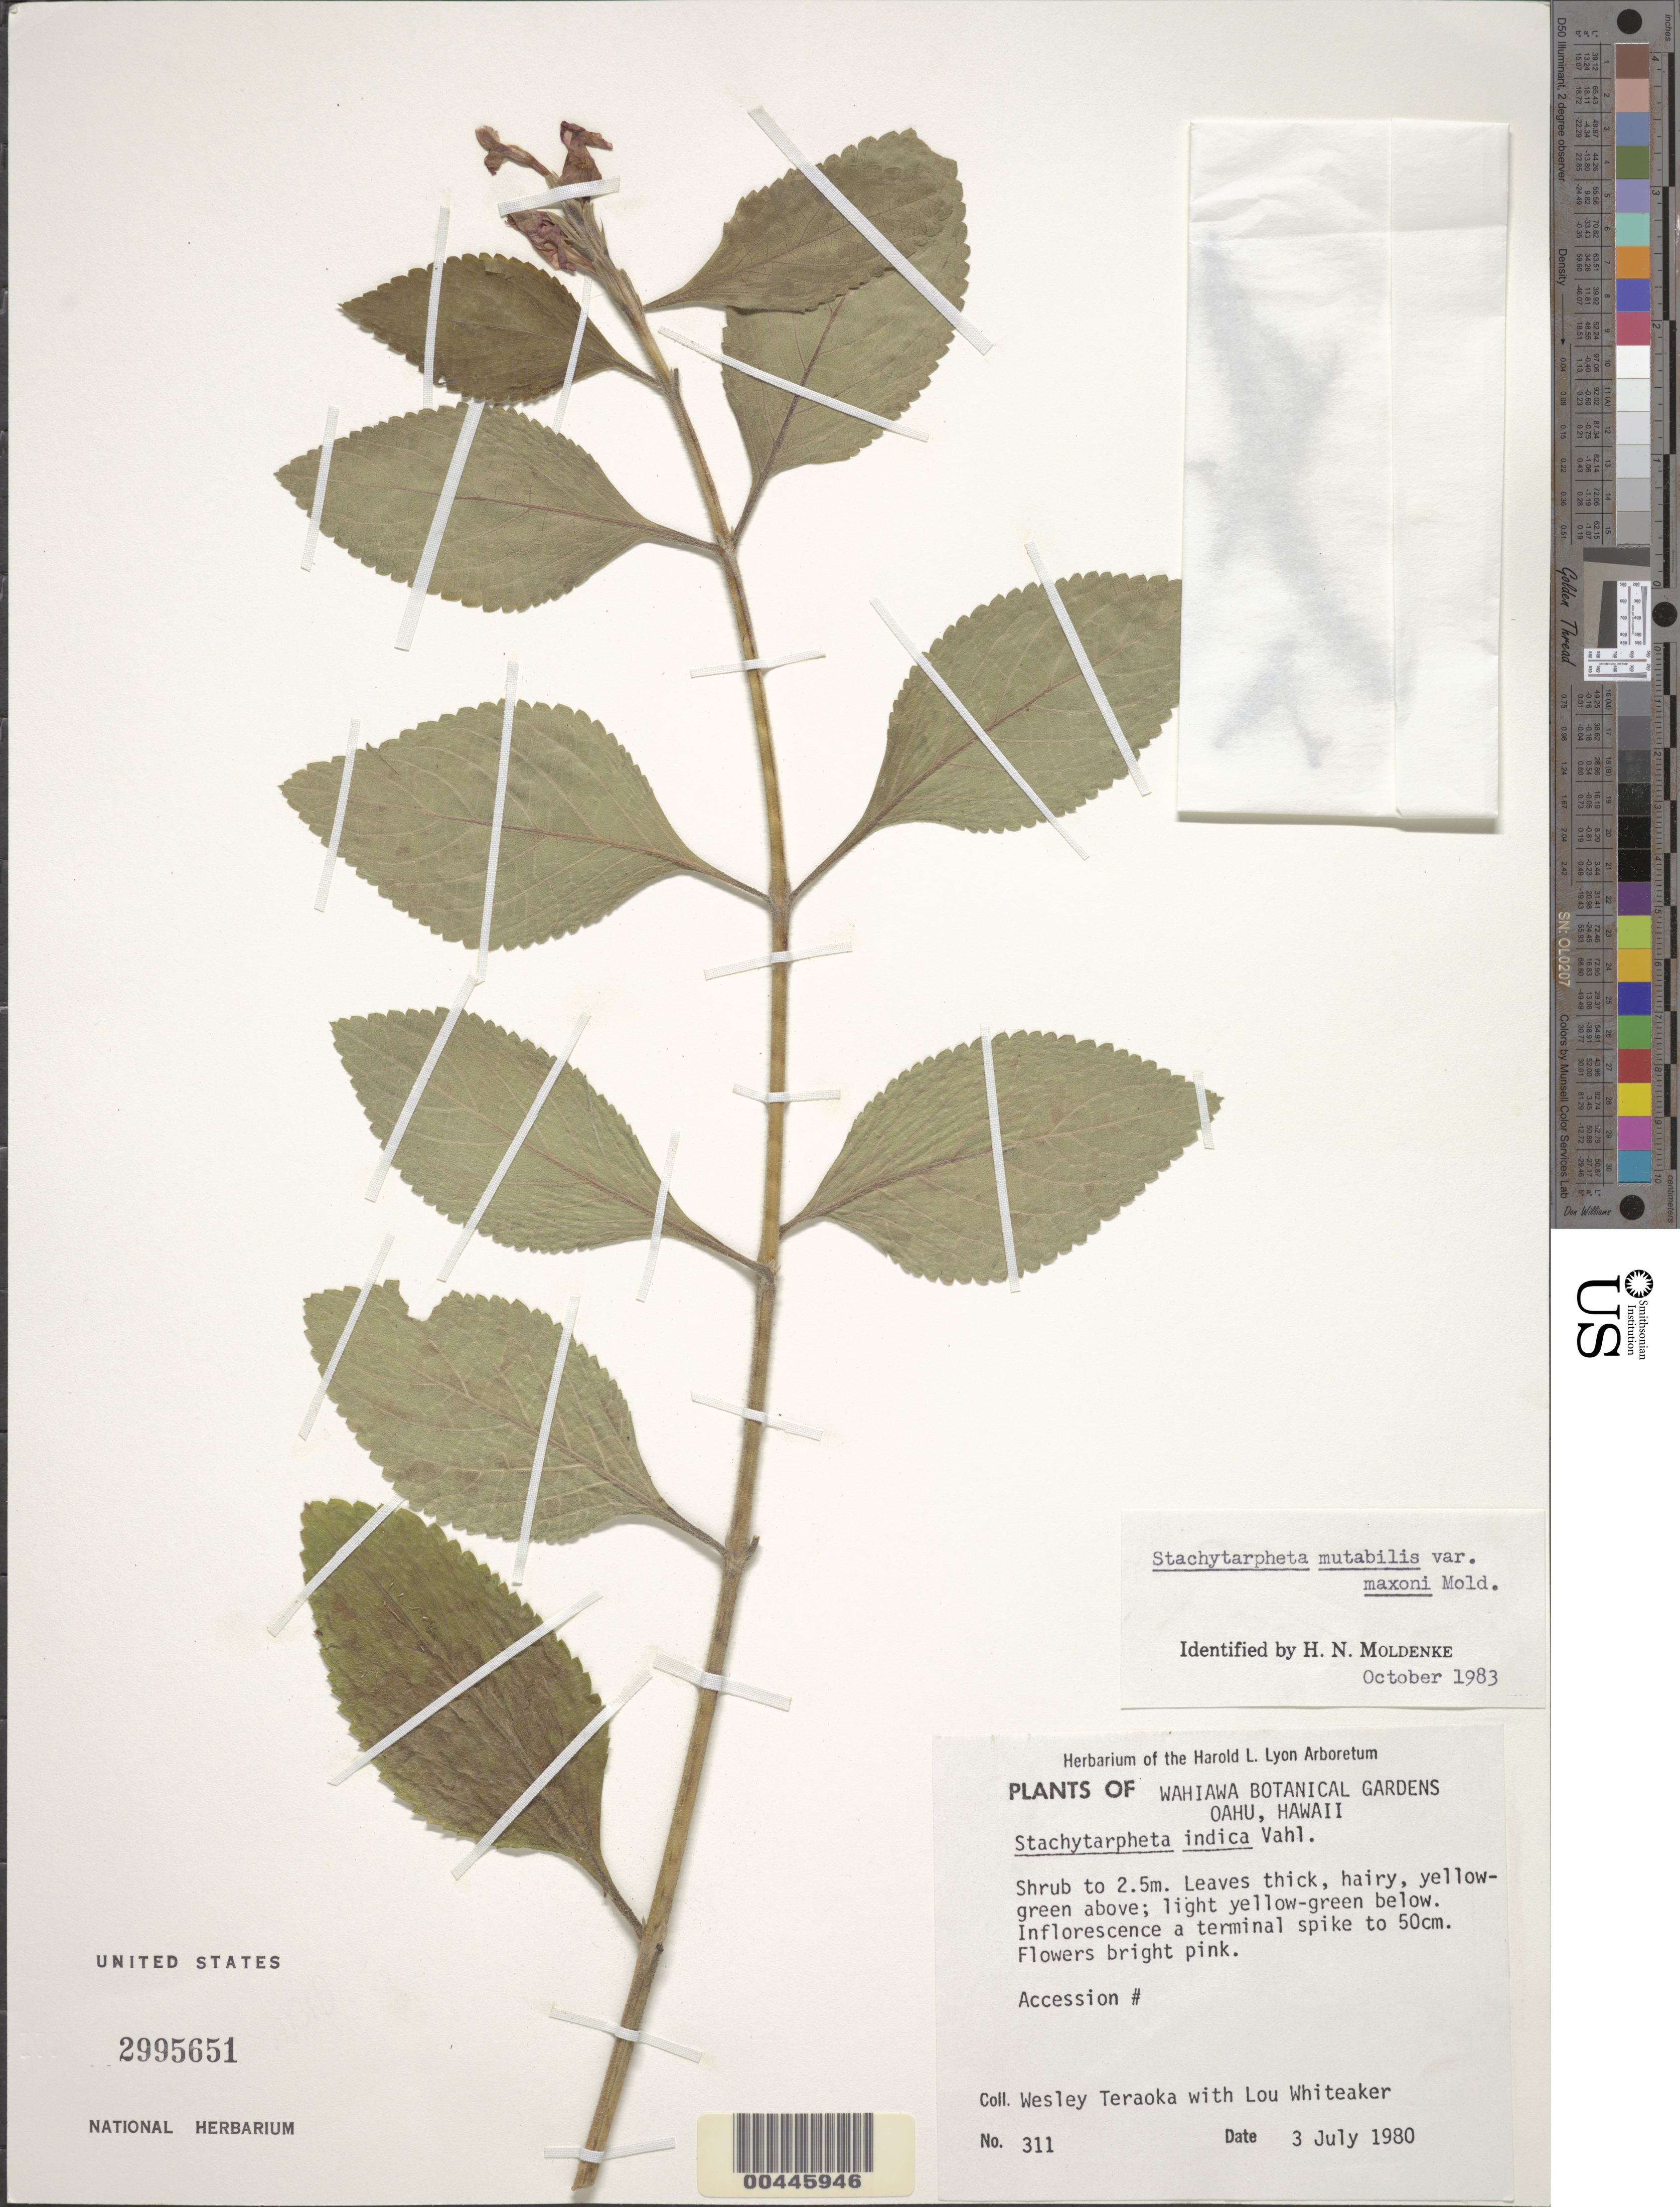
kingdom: Plantae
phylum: Tracheophyta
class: Magnoliopsida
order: Lamiales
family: Verbenaceae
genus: Stachytarpheta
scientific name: Stachytarpheta mutabilis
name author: (Jacq.) Vahl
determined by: Modenke, H. N.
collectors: W. Teraoka & L. Whiteaker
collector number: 311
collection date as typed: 3 Jul 1980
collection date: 1980-07-03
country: United States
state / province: Hawaii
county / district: Maui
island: Maui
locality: Wahiawa Botanical Gardens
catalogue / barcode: US 2995651